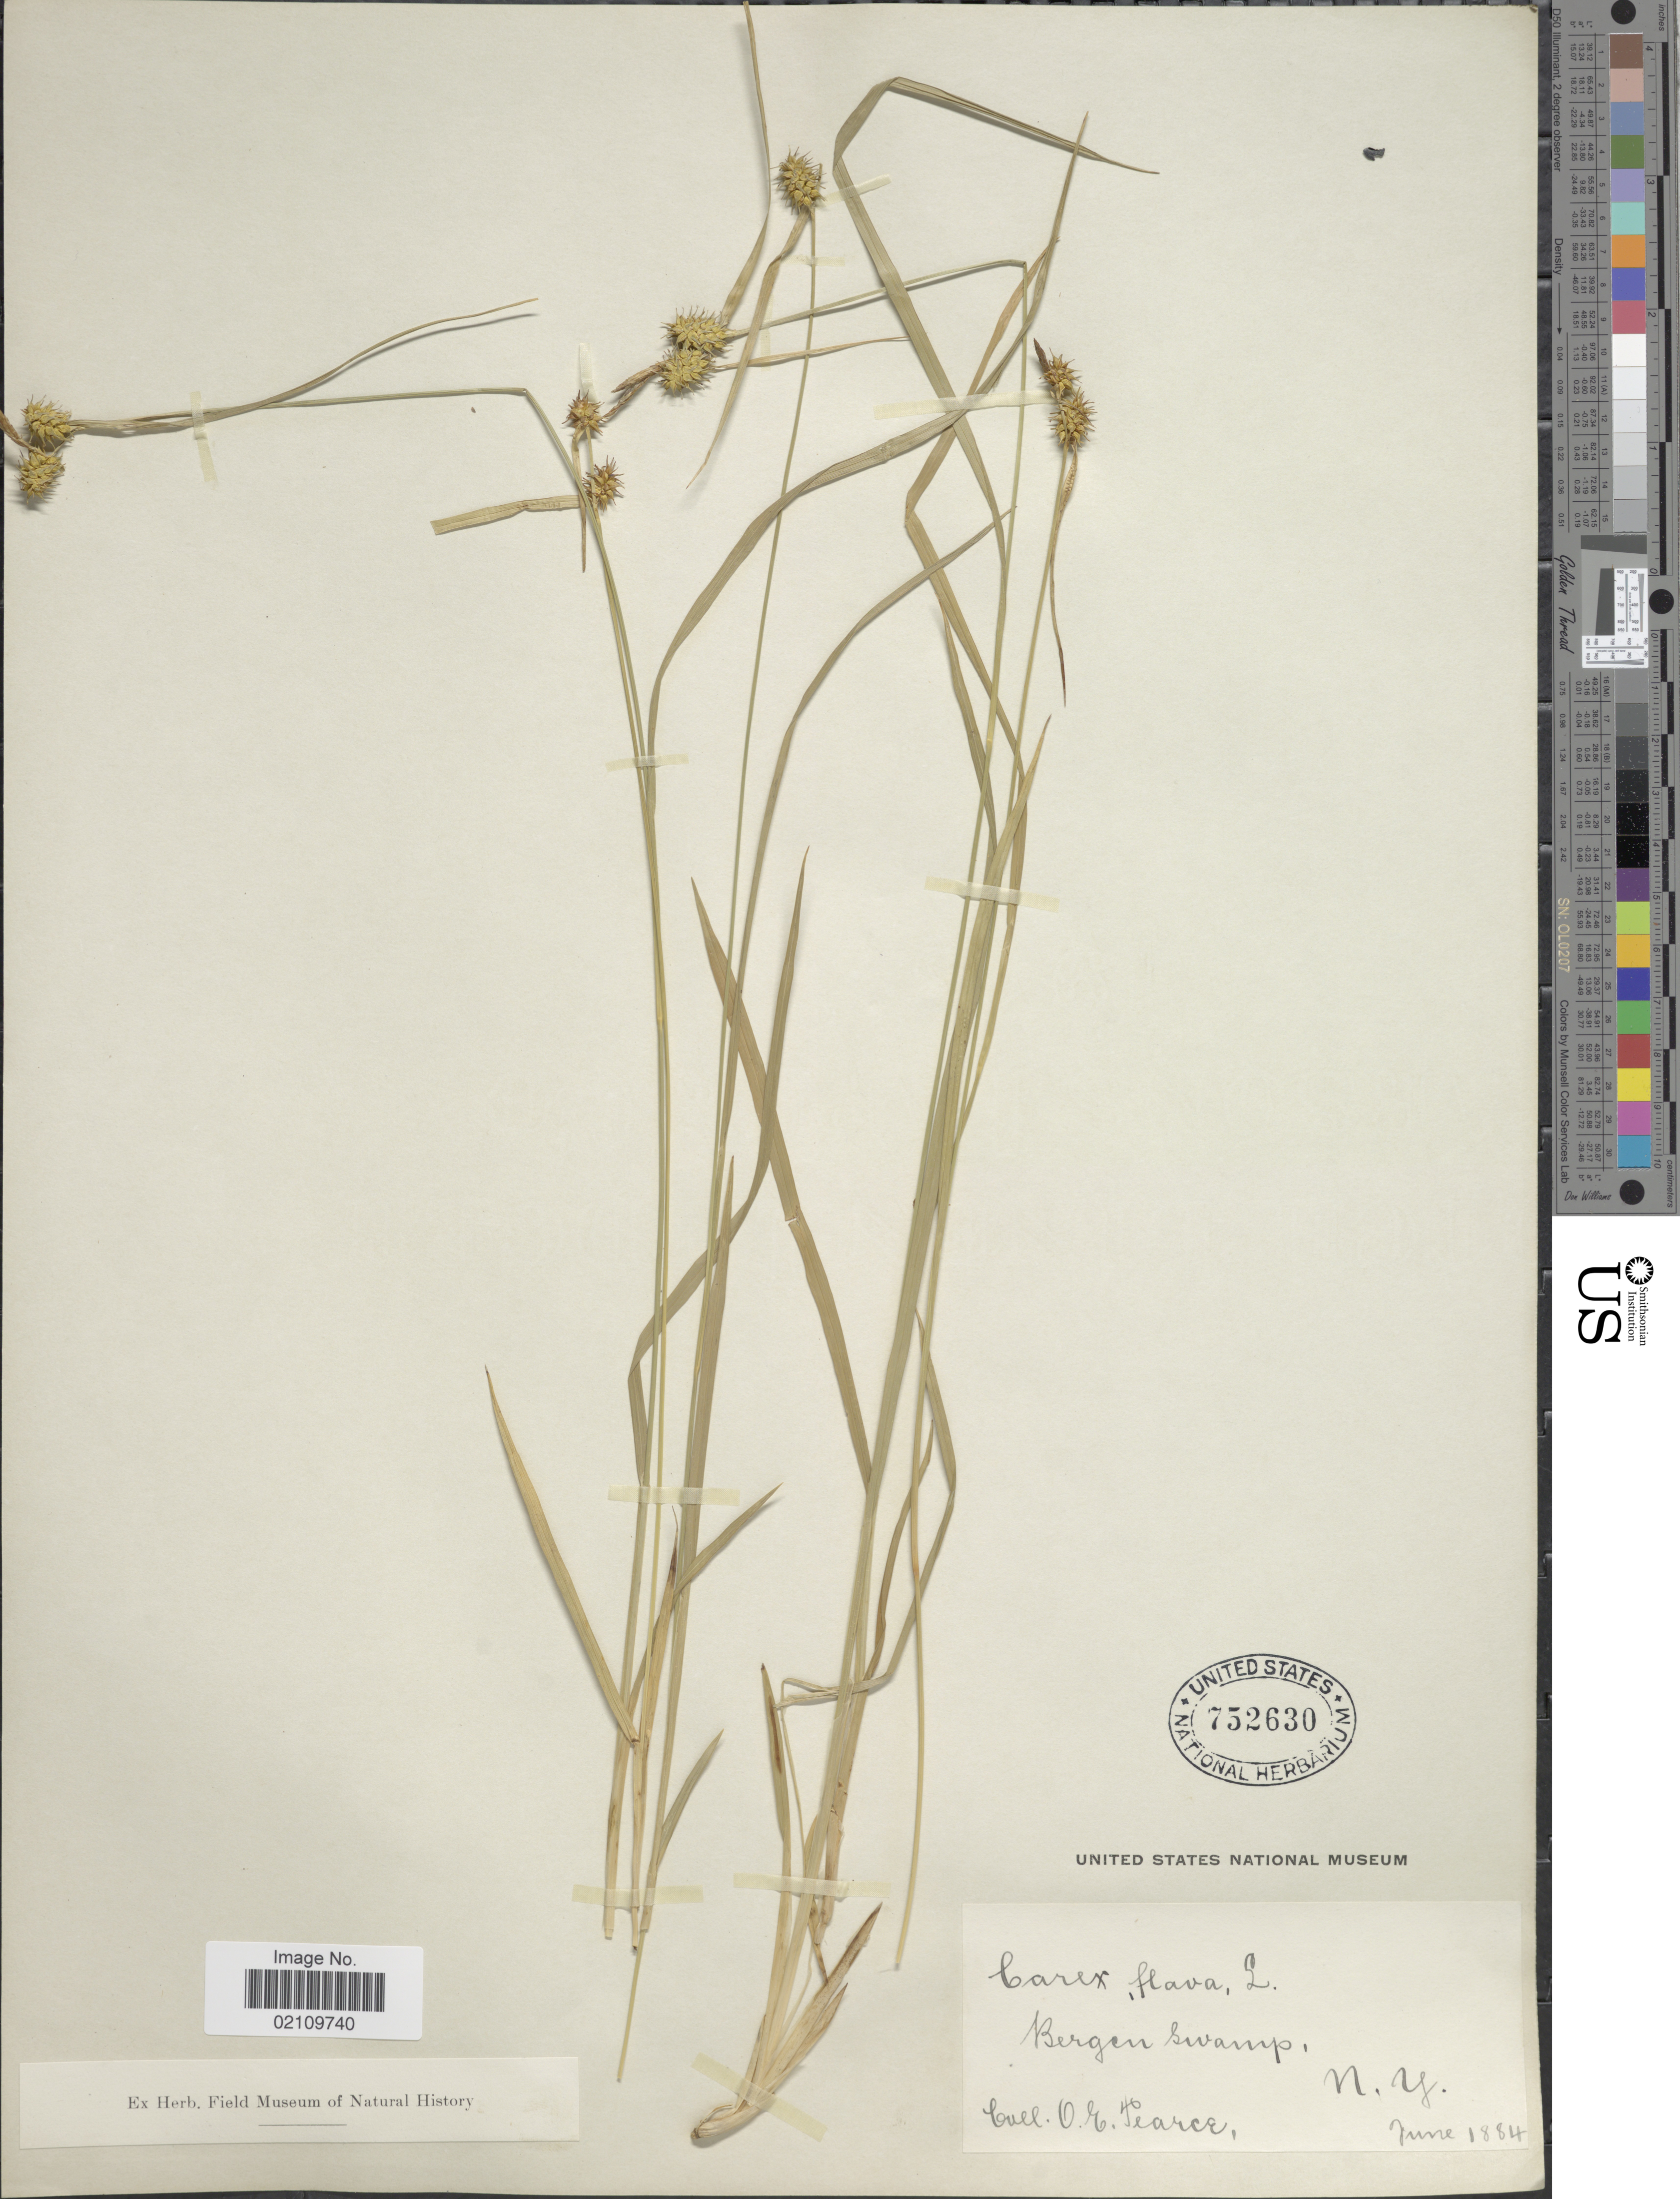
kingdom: Plantae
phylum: Tracheophyta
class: Liliopsida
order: Poales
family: Cyperaceae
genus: Carex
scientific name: Carex flava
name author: L.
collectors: O. E. Pearce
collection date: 1884-06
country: United States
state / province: New York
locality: Bergen swamp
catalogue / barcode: US 752630